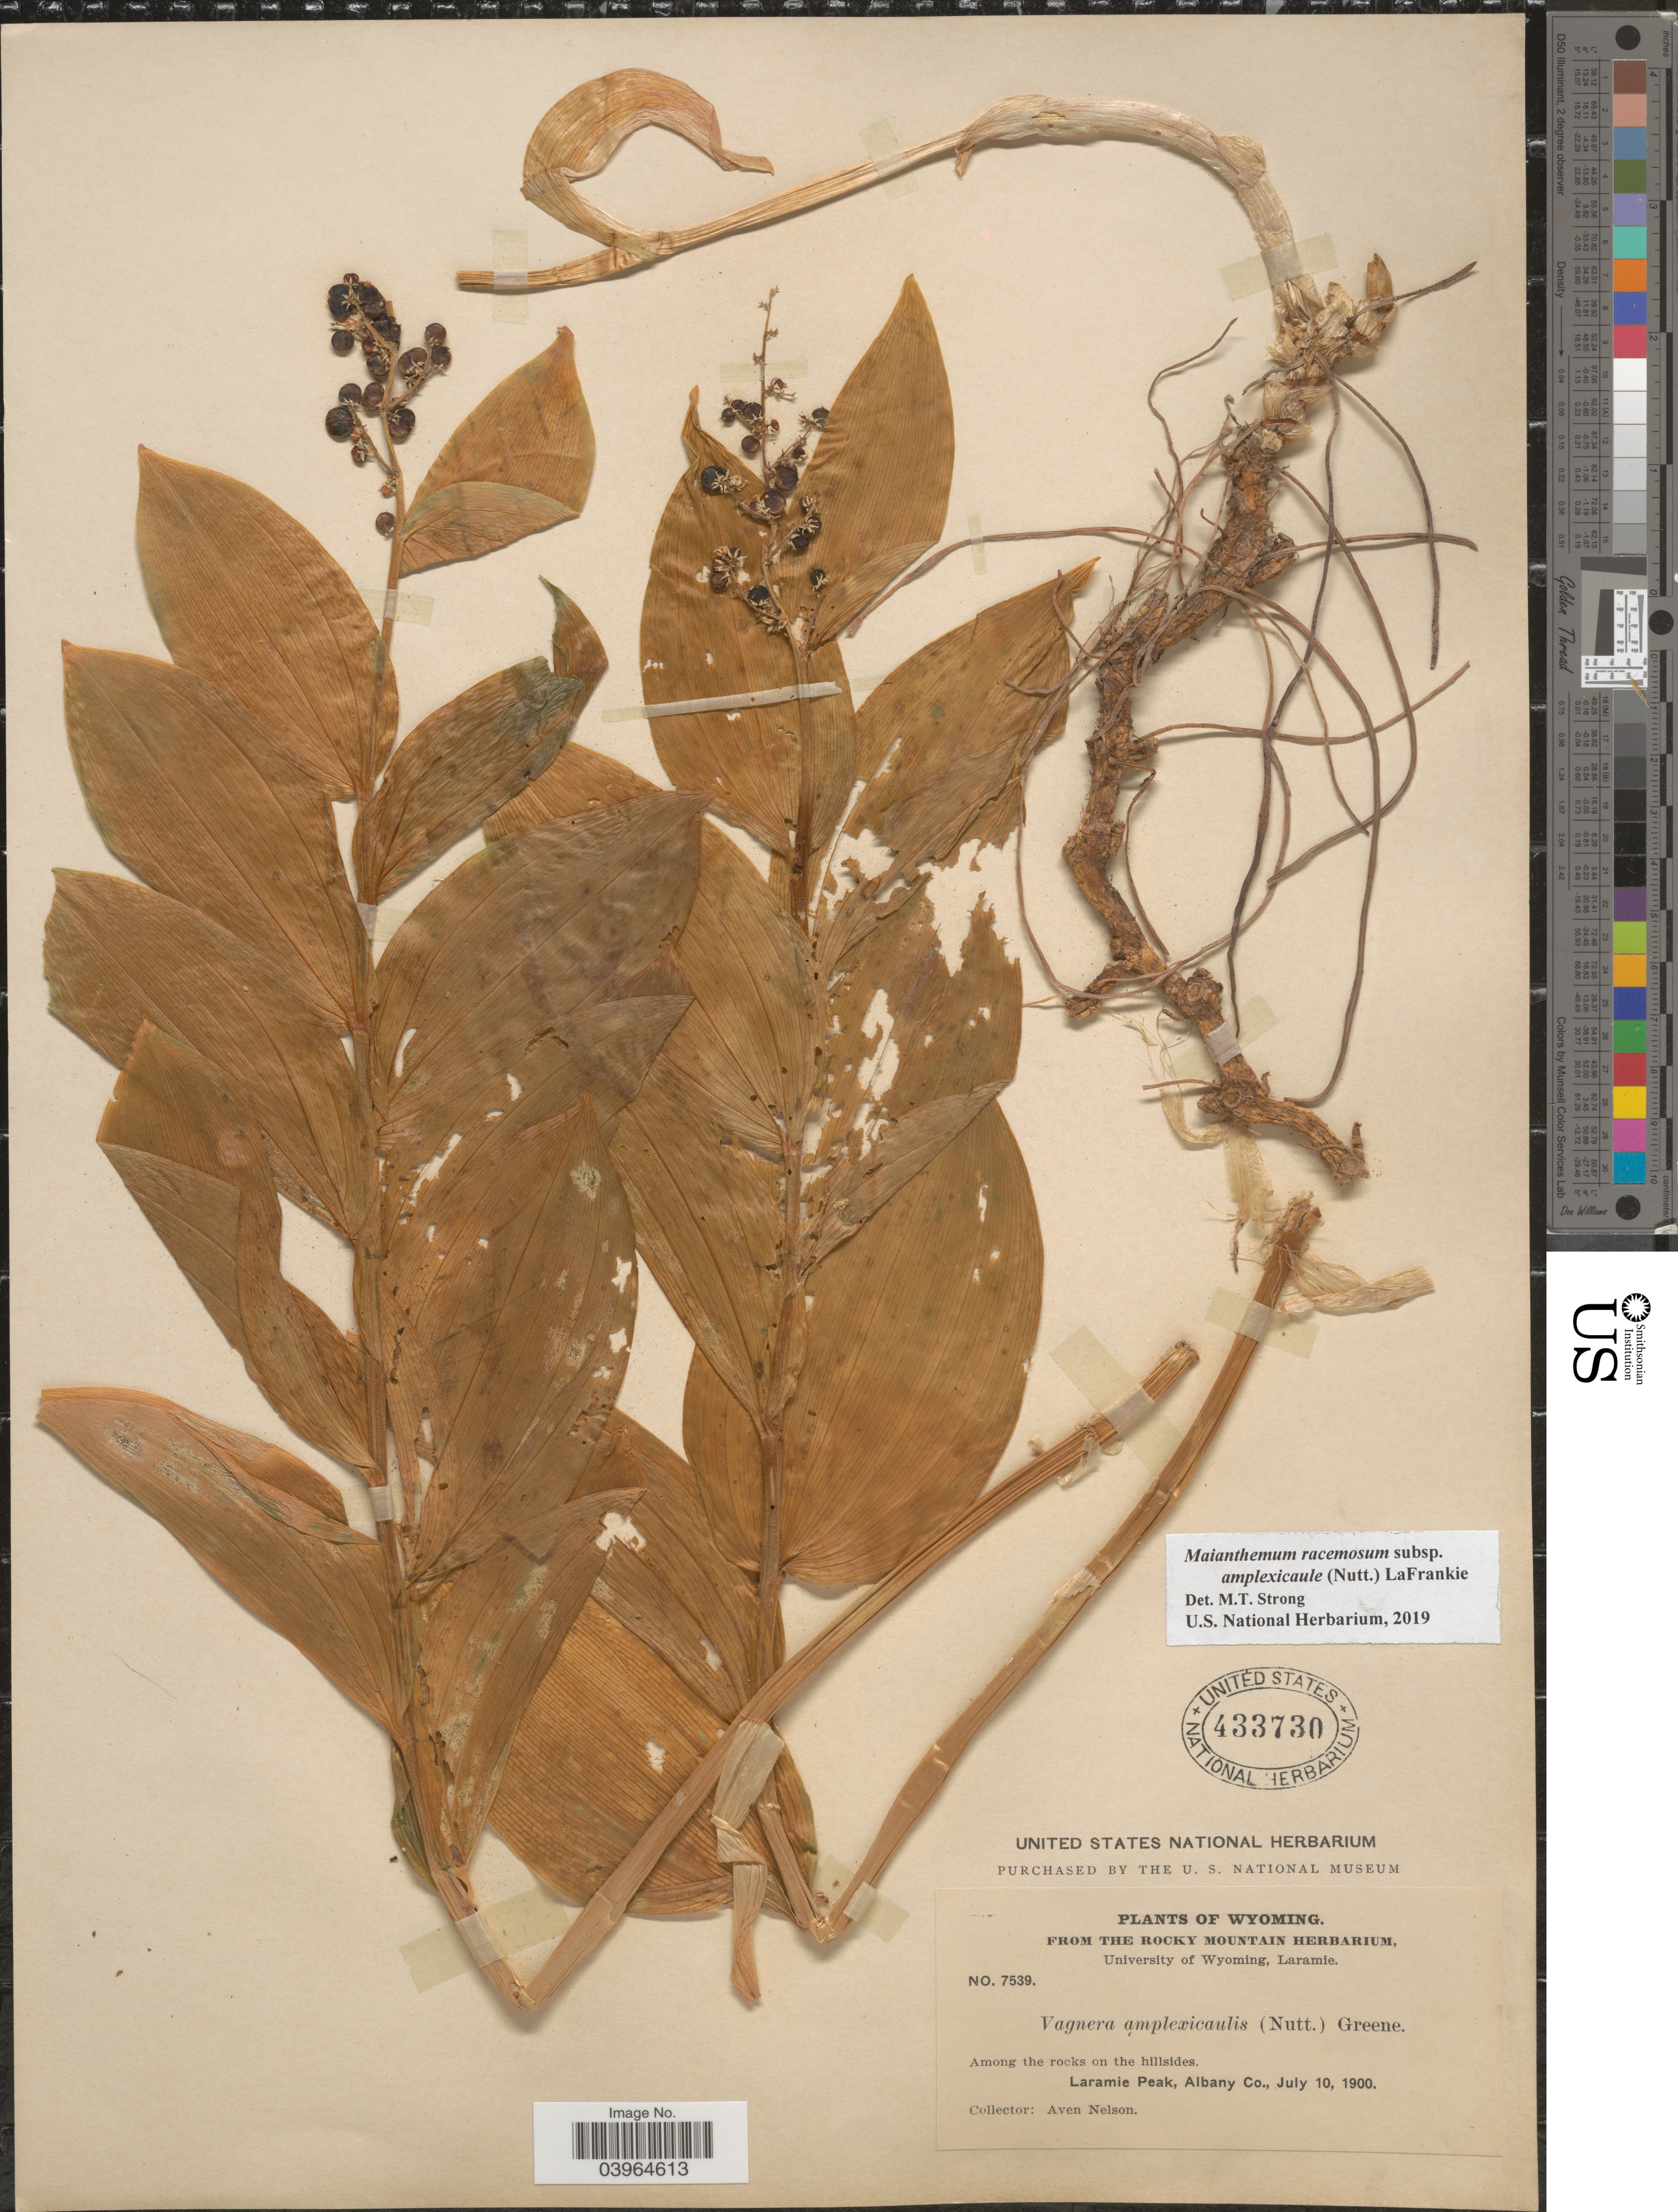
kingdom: Plantae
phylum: Tracheophyta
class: Liliopsida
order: Asparagales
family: Asparagaceae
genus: Maianthemum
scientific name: Maianthemum racemosum subsp. amplexicaule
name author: (Nutt.) LaFrankie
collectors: A. Nelson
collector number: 7539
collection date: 1900-07-10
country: United States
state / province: Wyoming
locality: Laramie Peak, Albany Co.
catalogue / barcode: US 433730